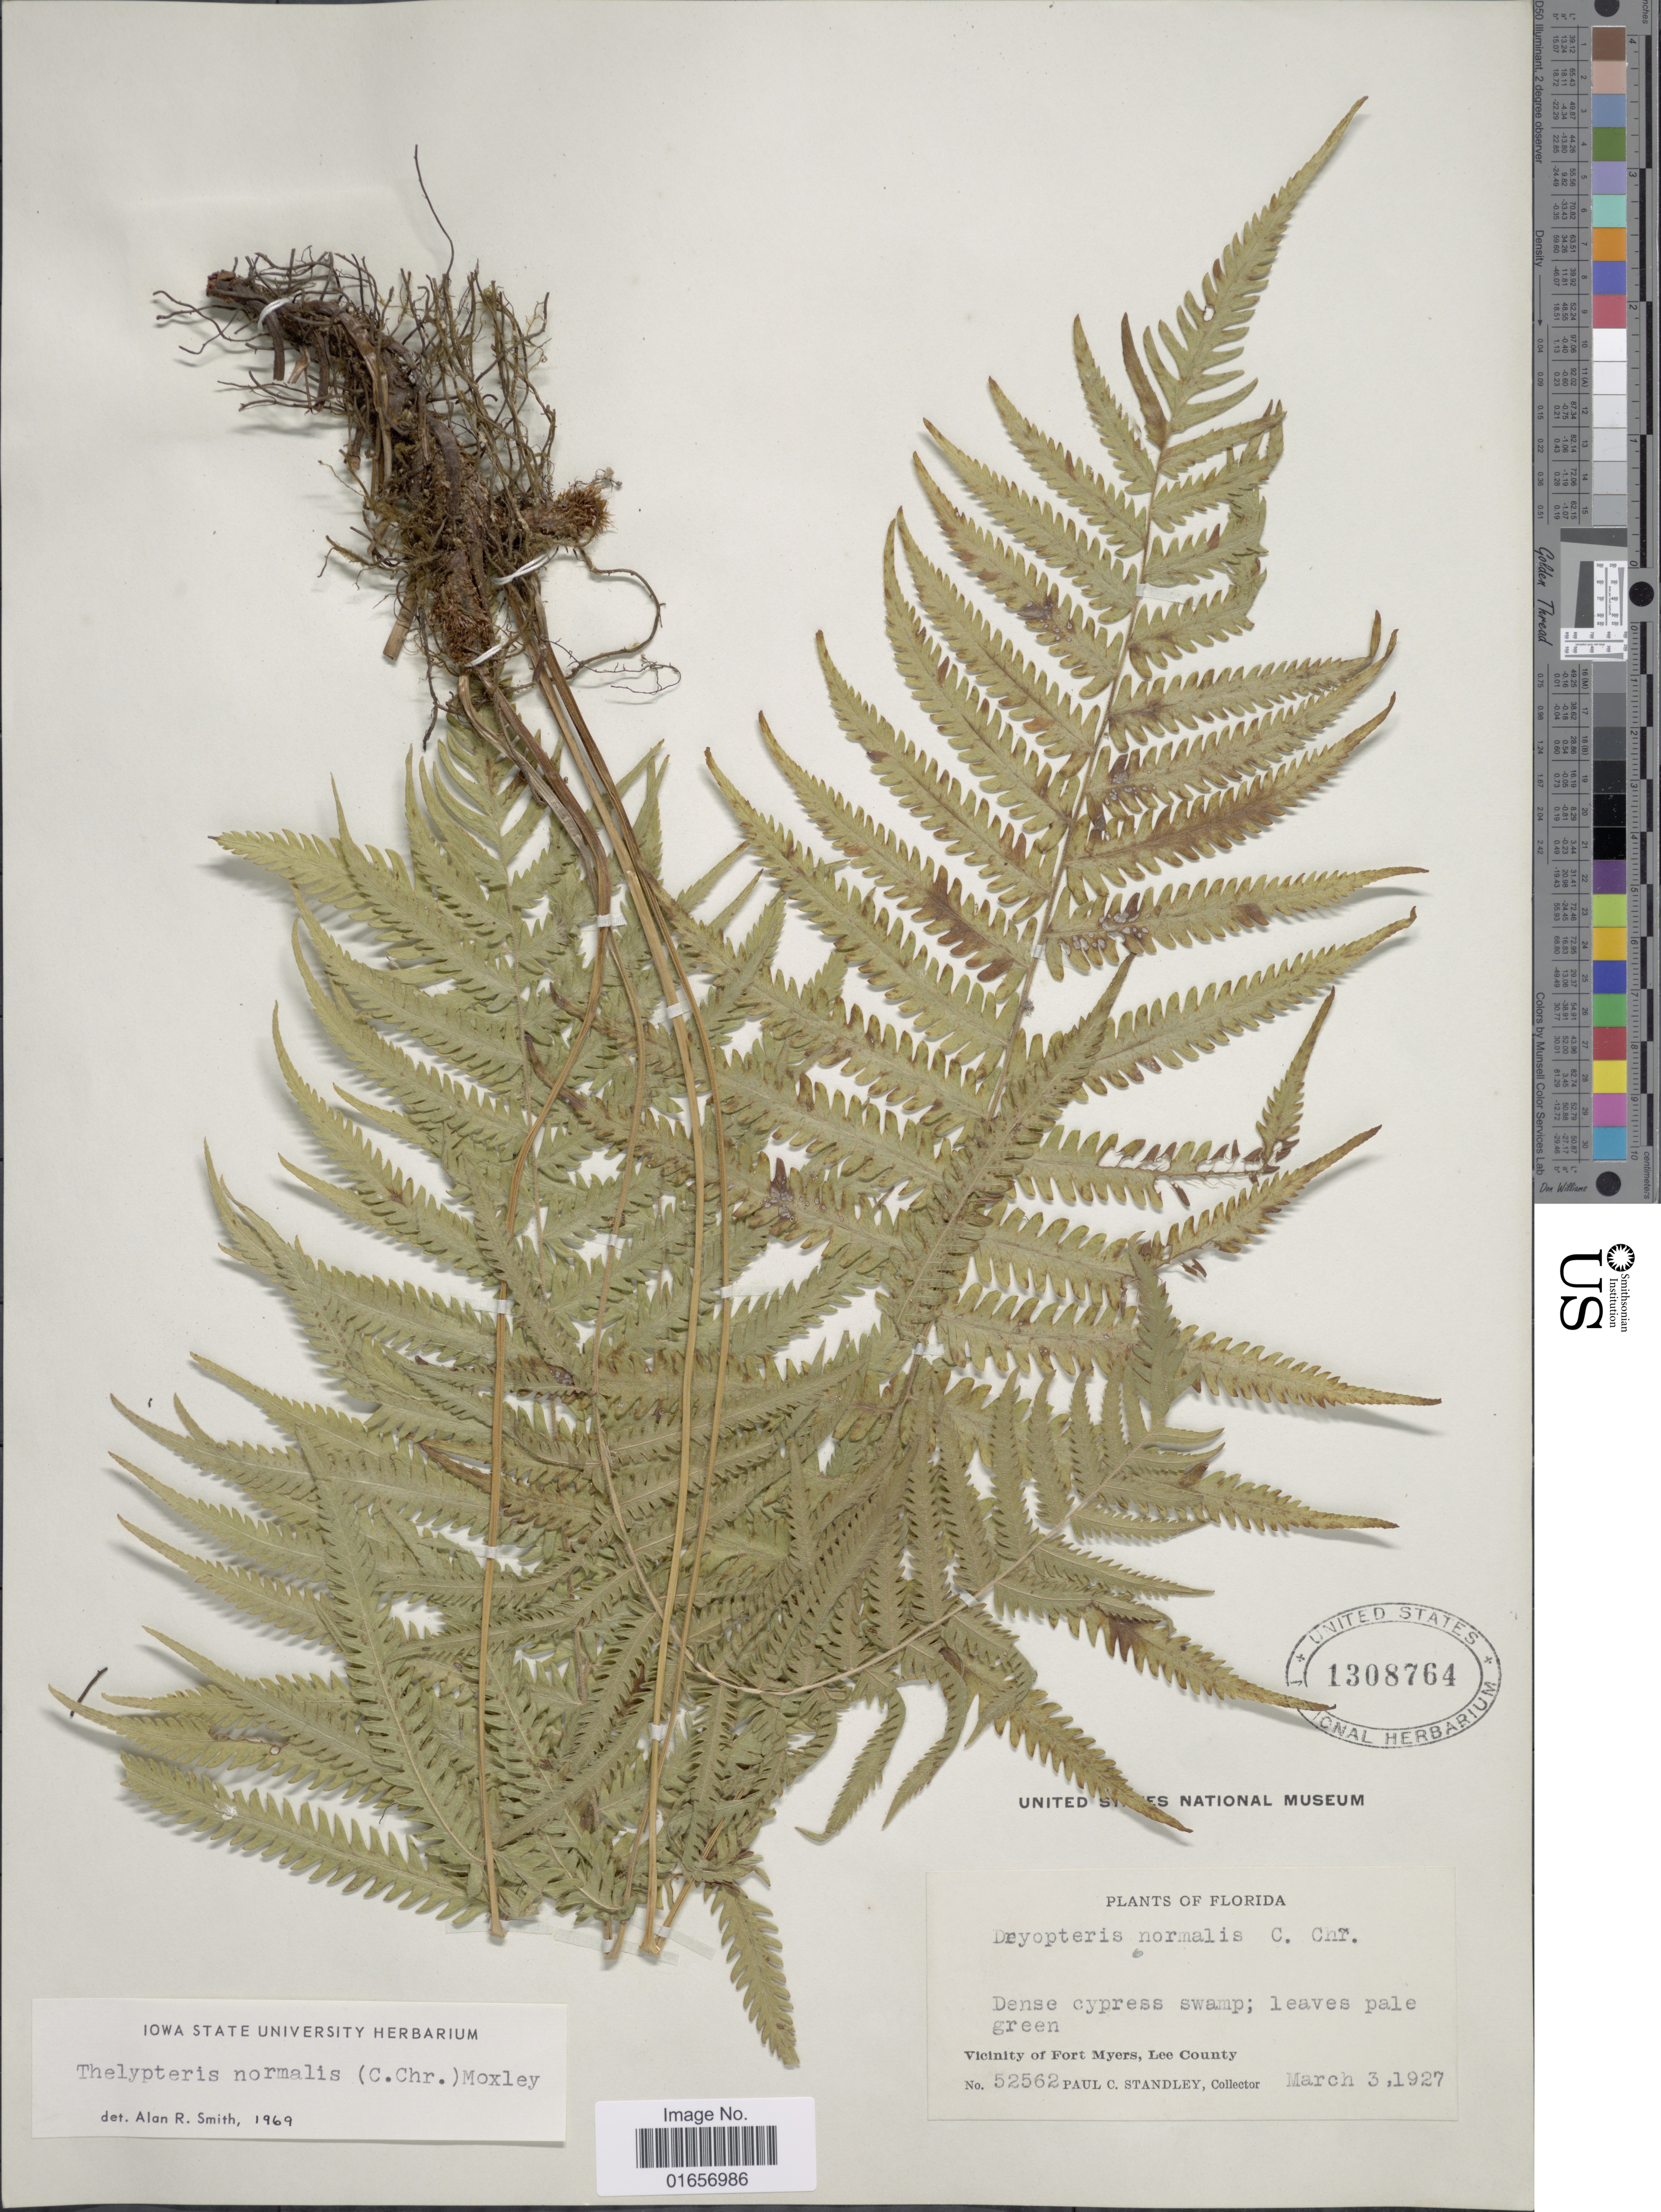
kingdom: Plantae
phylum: Tracheophyta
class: Polypodiopsida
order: Polypodiales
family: Thelypteridaceae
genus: Christella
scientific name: Christella kunthii comb. ined.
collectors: P. C. Standley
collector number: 52562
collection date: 1927-03-03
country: United States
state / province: Florida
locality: Dense cypress swamp, Vicinity of For Myers, Lee County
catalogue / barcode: US 1308764